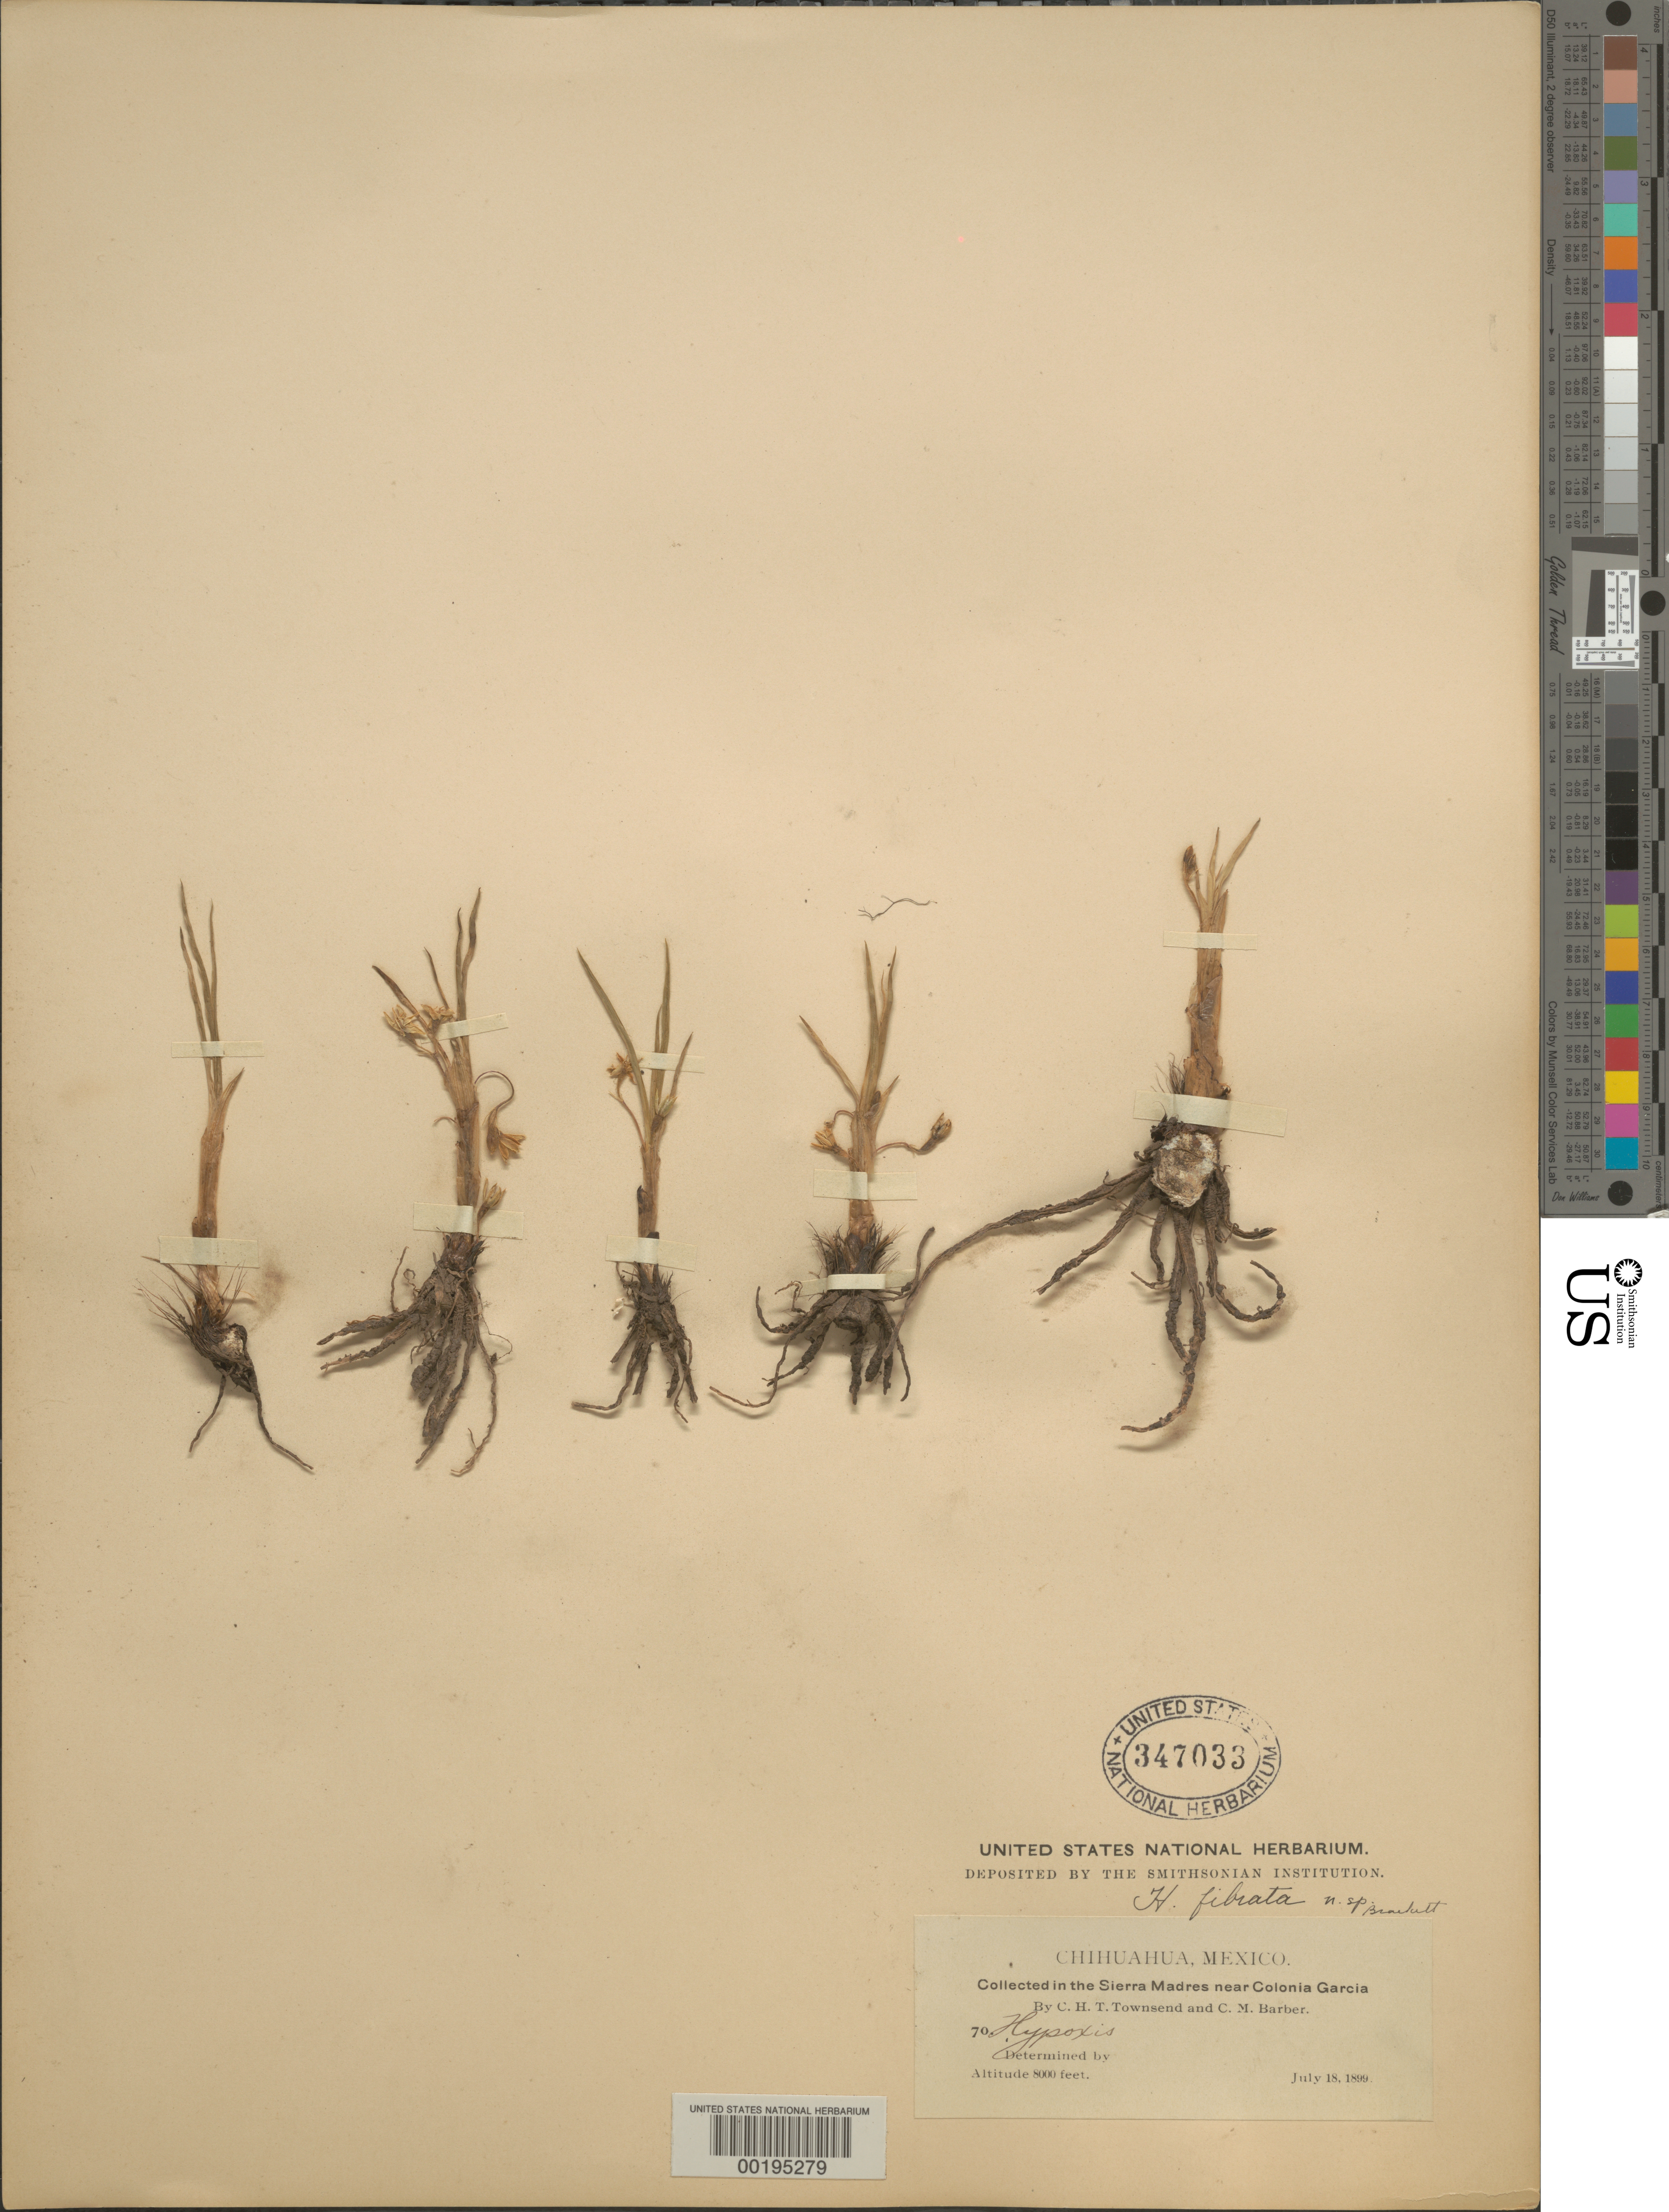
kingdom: Plantae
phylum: Tracheophyta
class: Liliopsida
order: Asparagales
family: Hypoxidaceae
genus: Hypoxis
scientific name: Hypoxis fibrata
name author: Brackett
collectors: C. H. T. Townsend & C. Barber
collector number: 70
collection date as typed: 18 Jul 1899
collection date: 1899-07-18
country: Mexico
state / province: Chihuahua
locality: Sierra Madres near Colonia Garcia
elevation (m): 2438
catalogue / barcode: US 347033